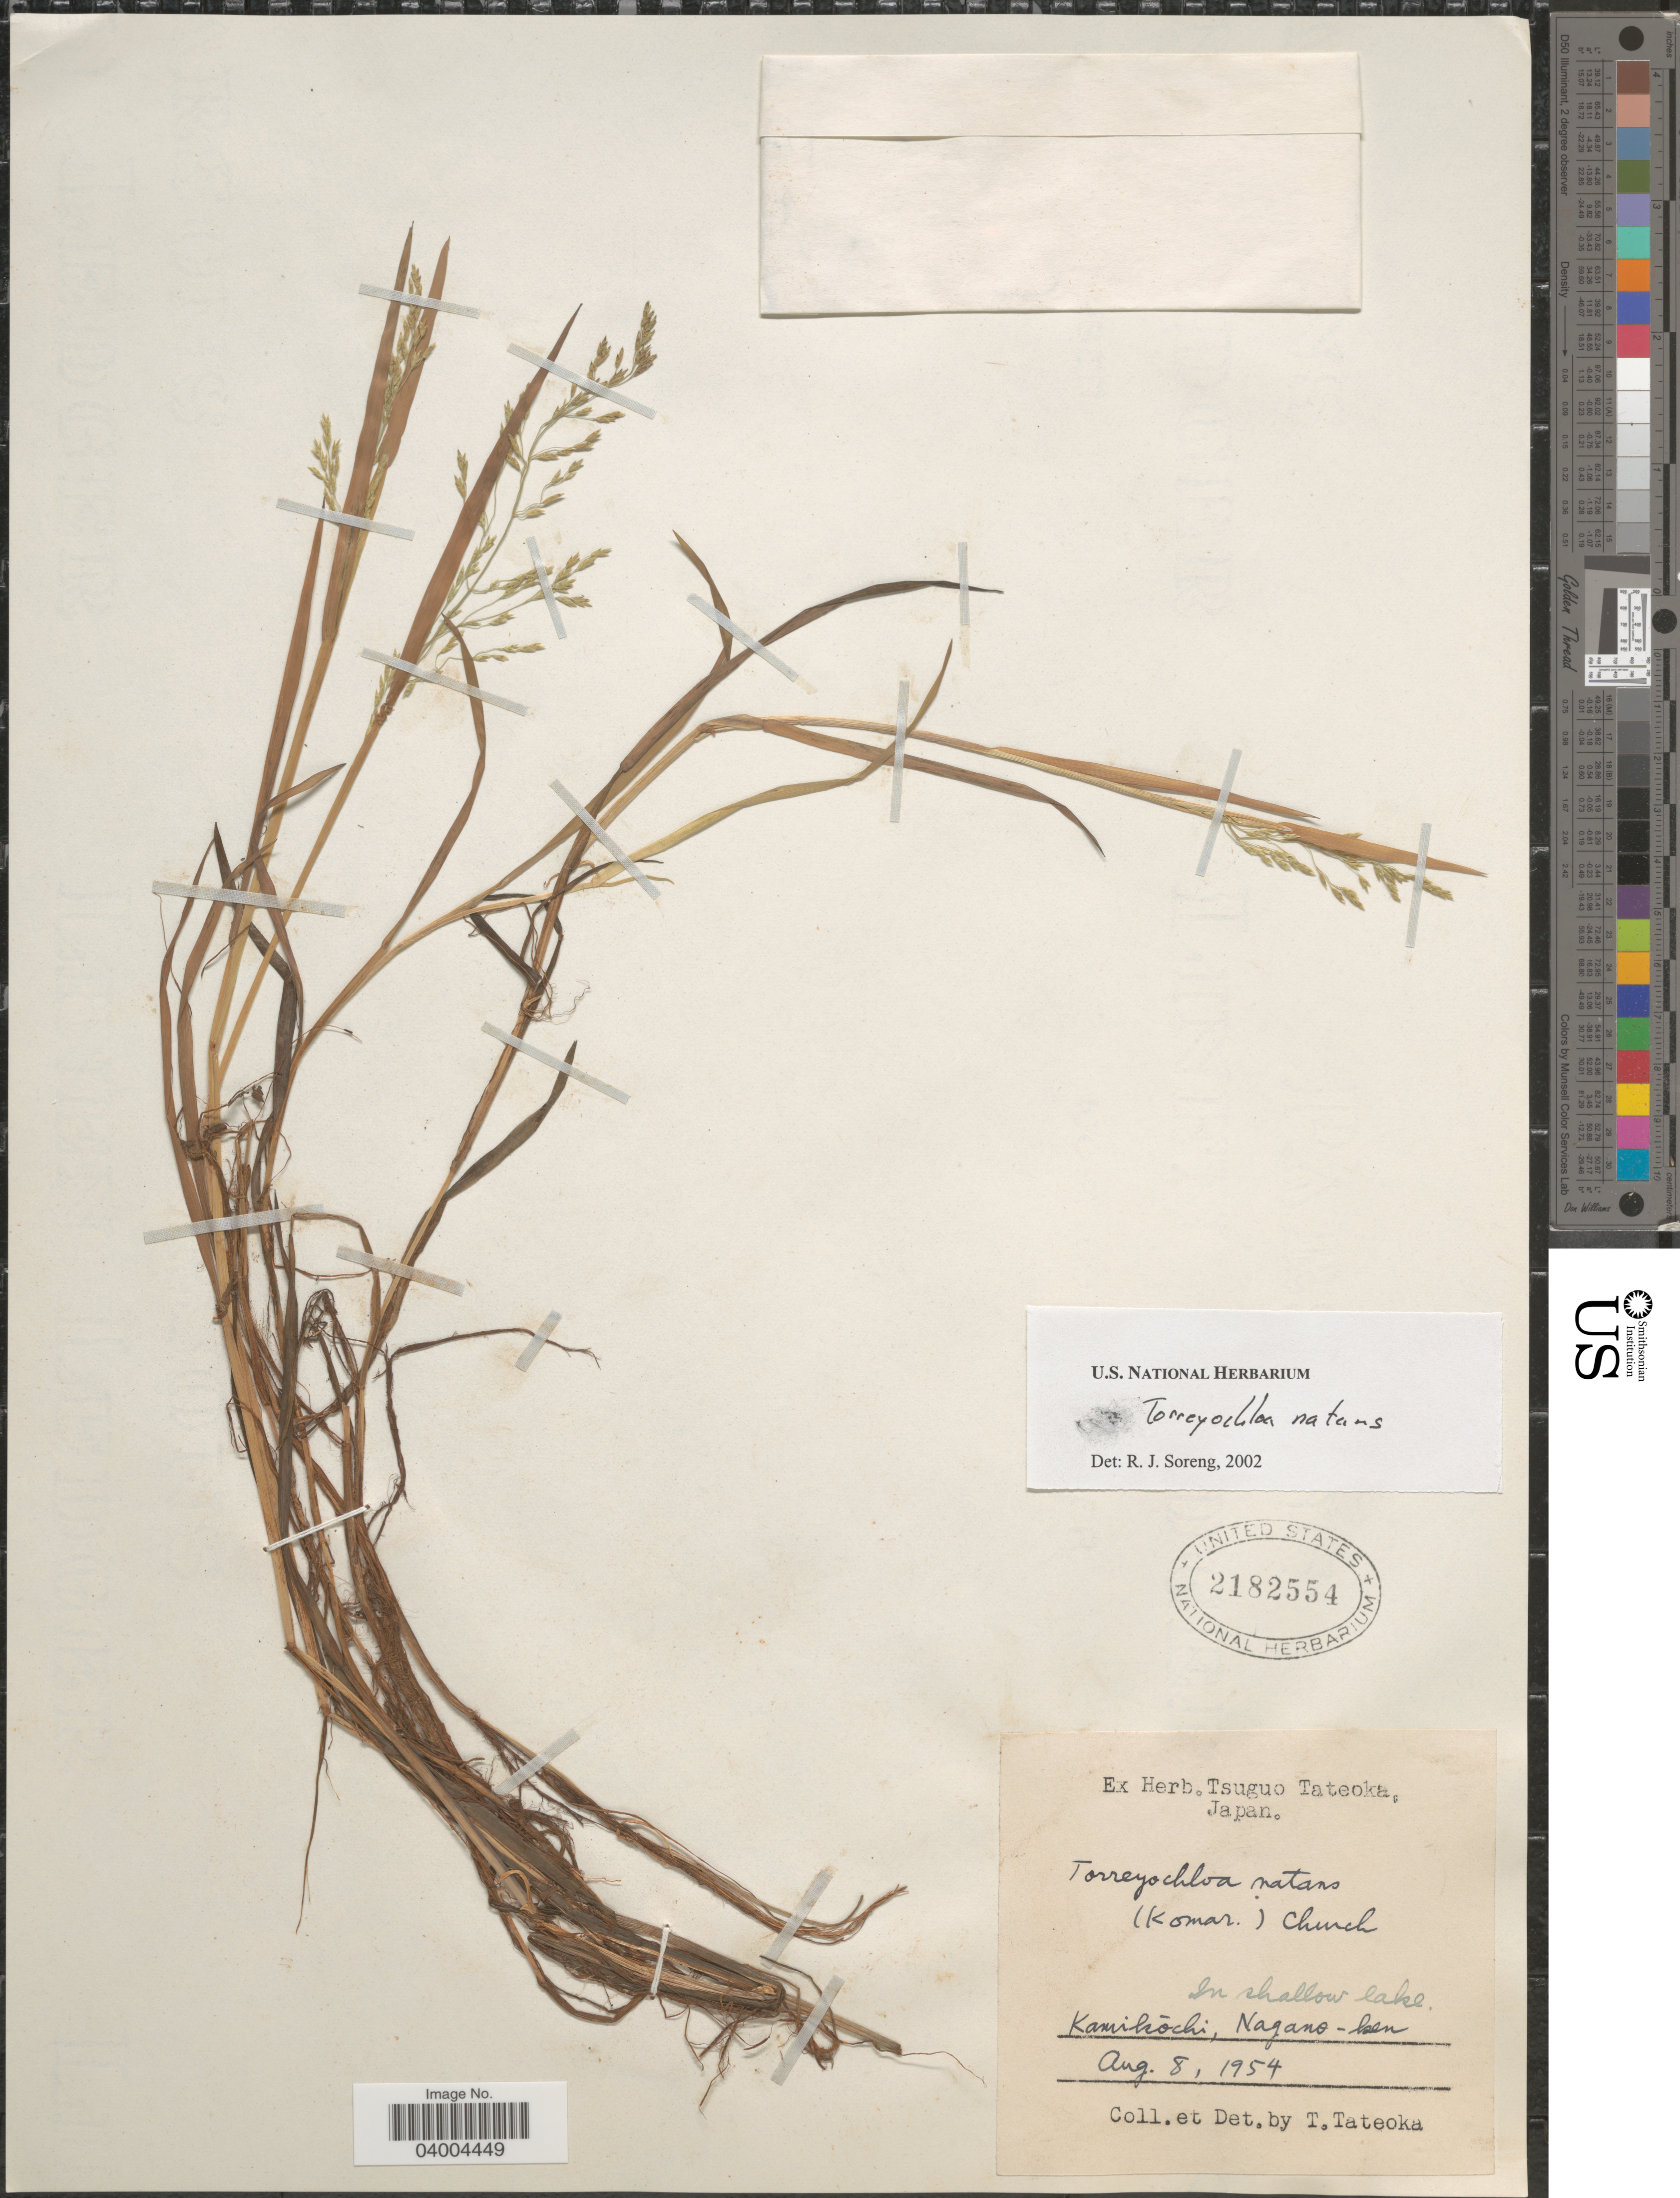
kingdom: Plantae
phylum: Tracheophyta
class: Liliopsida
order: Poales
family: Poaceae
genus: Torreyochloa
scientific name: Torreyochloa natans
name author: (Kom.) G.L. Church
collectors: T. Tateoka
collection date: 1954-08-08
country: Japan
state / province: Nagano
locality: In shallow lake. Kamikochi, Nagano-ken.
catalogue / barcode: US 2182554